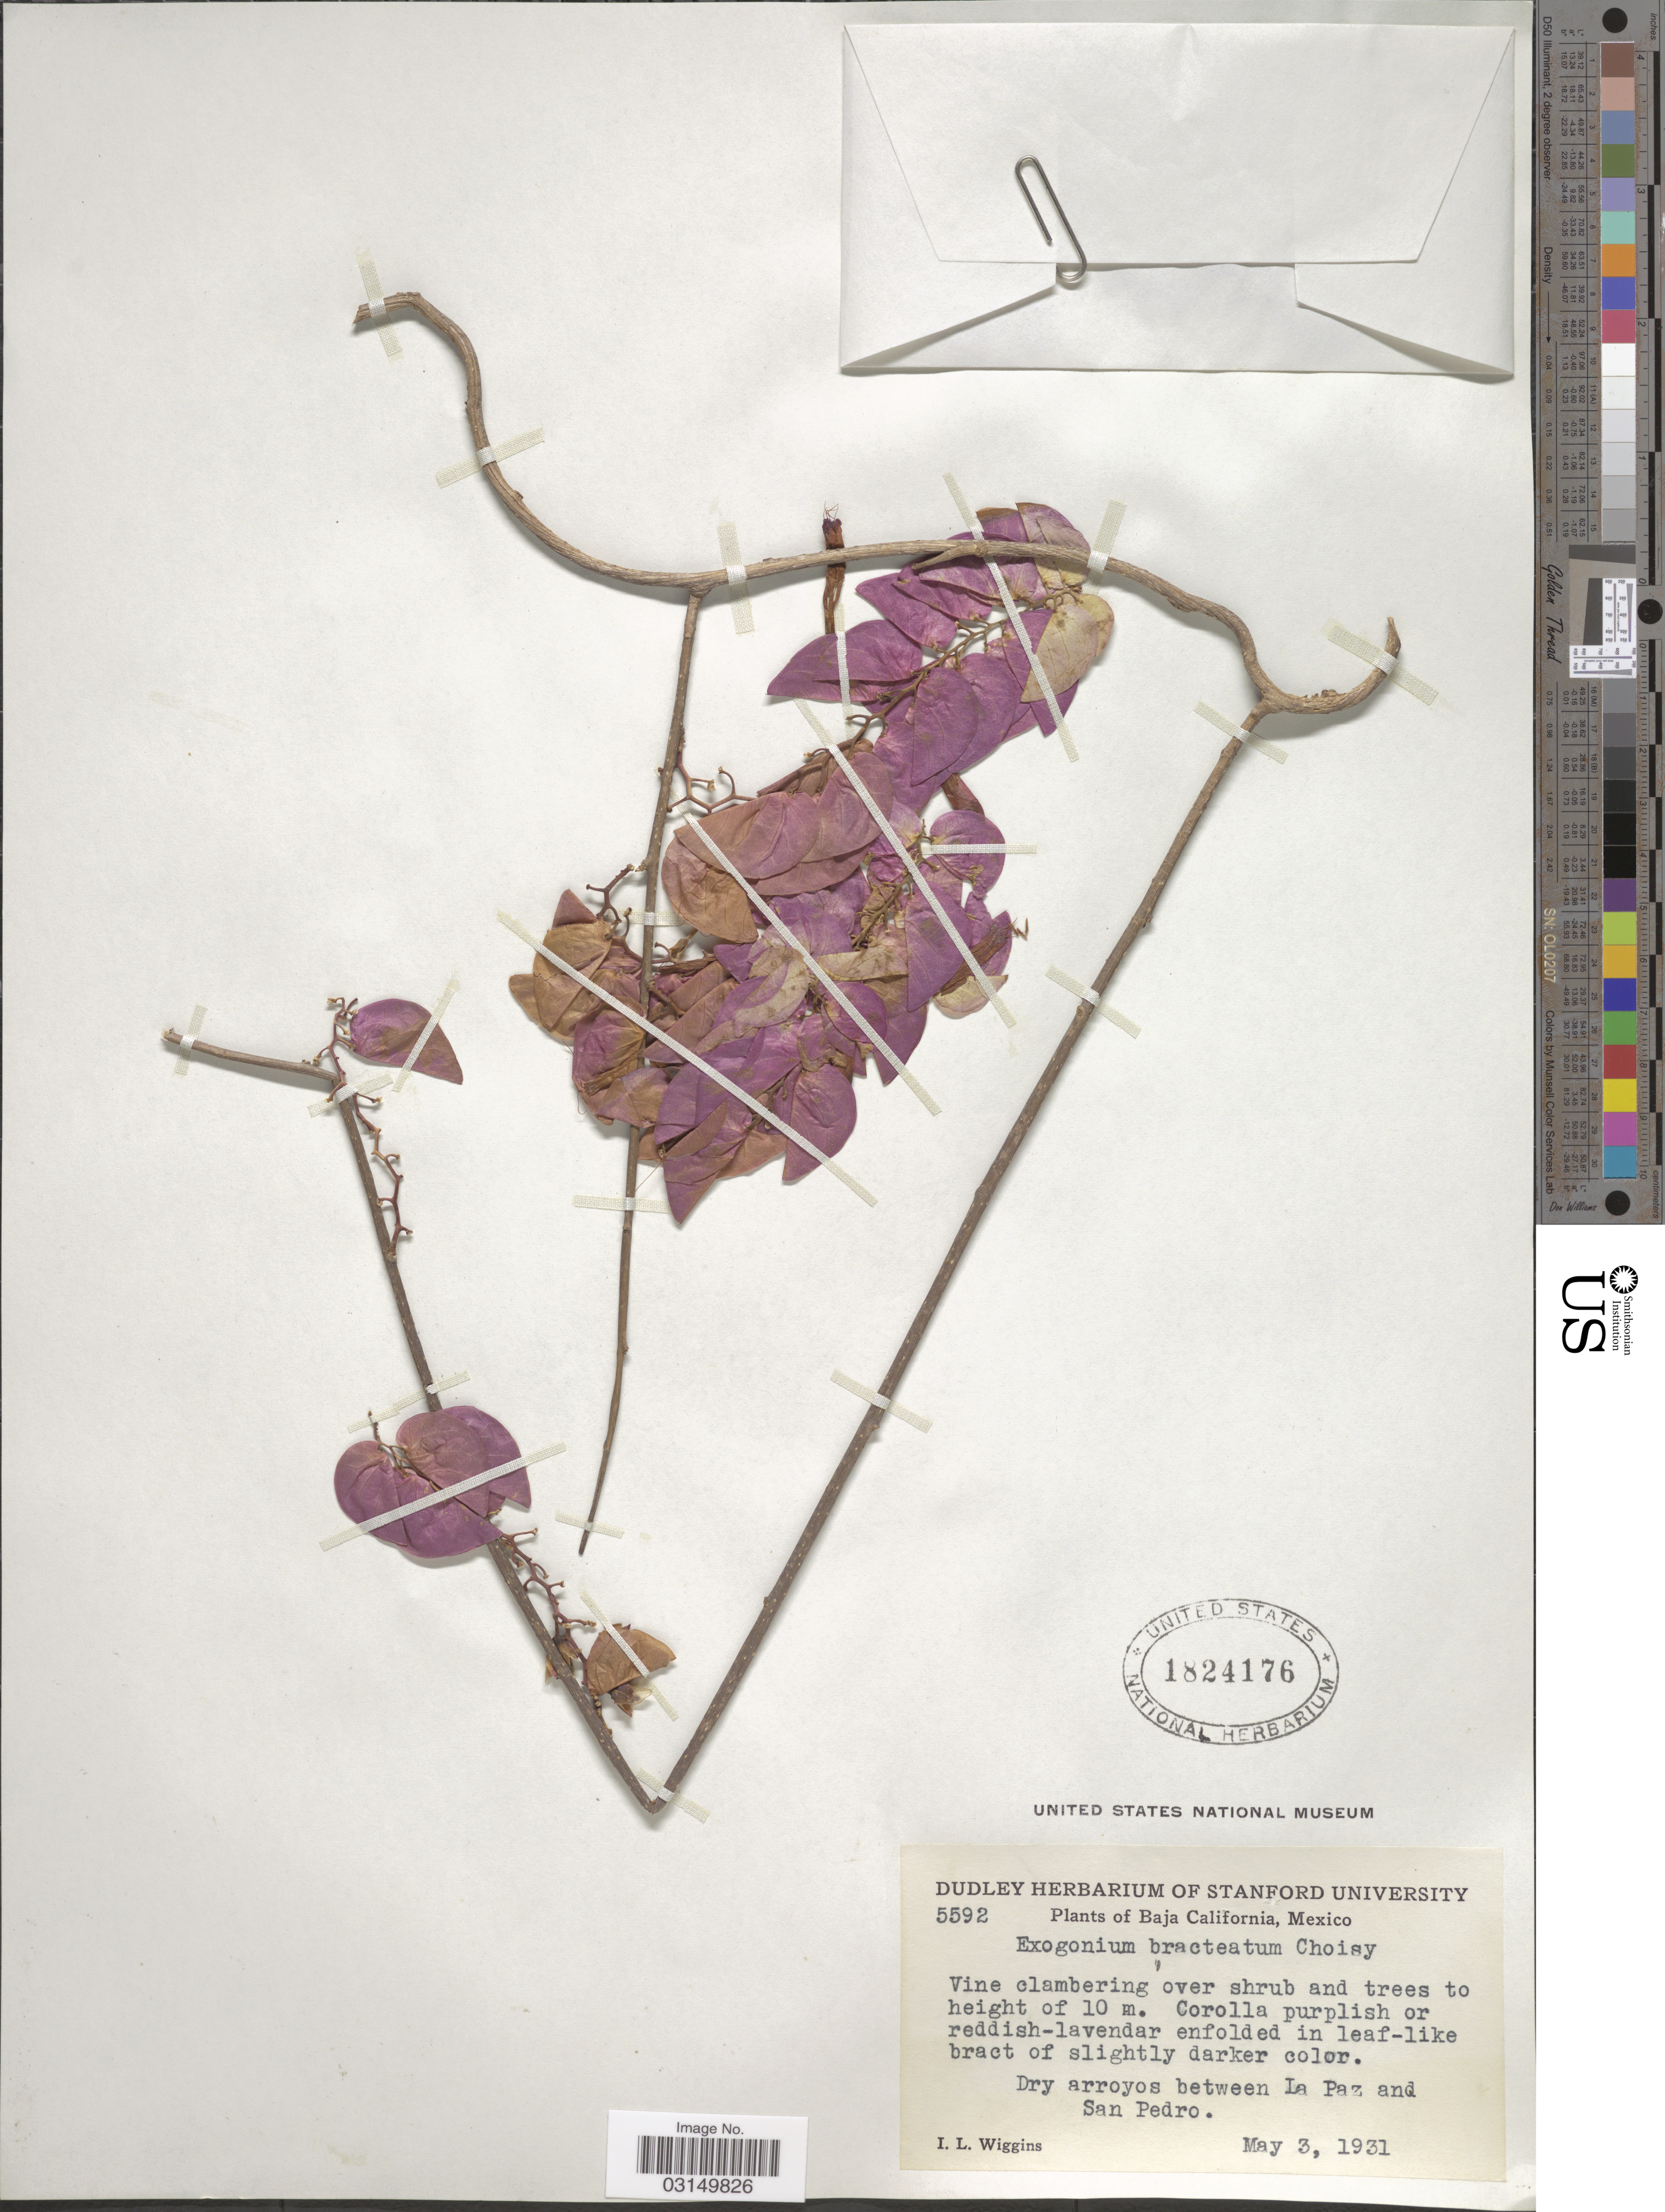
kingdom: Plantae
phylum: Tracheophyta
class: Magnoliopsida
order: Solanales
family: Convolvulaceae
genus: Ipomoea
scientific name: Ipomoea bracteata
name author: Cav.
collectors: I. L. Wiggins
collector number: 5592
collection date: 1931-05-03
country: Mexico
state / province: Baja California Sur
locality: Dry arroyos between La Paz and San Pedro.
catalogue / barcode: US 1824176